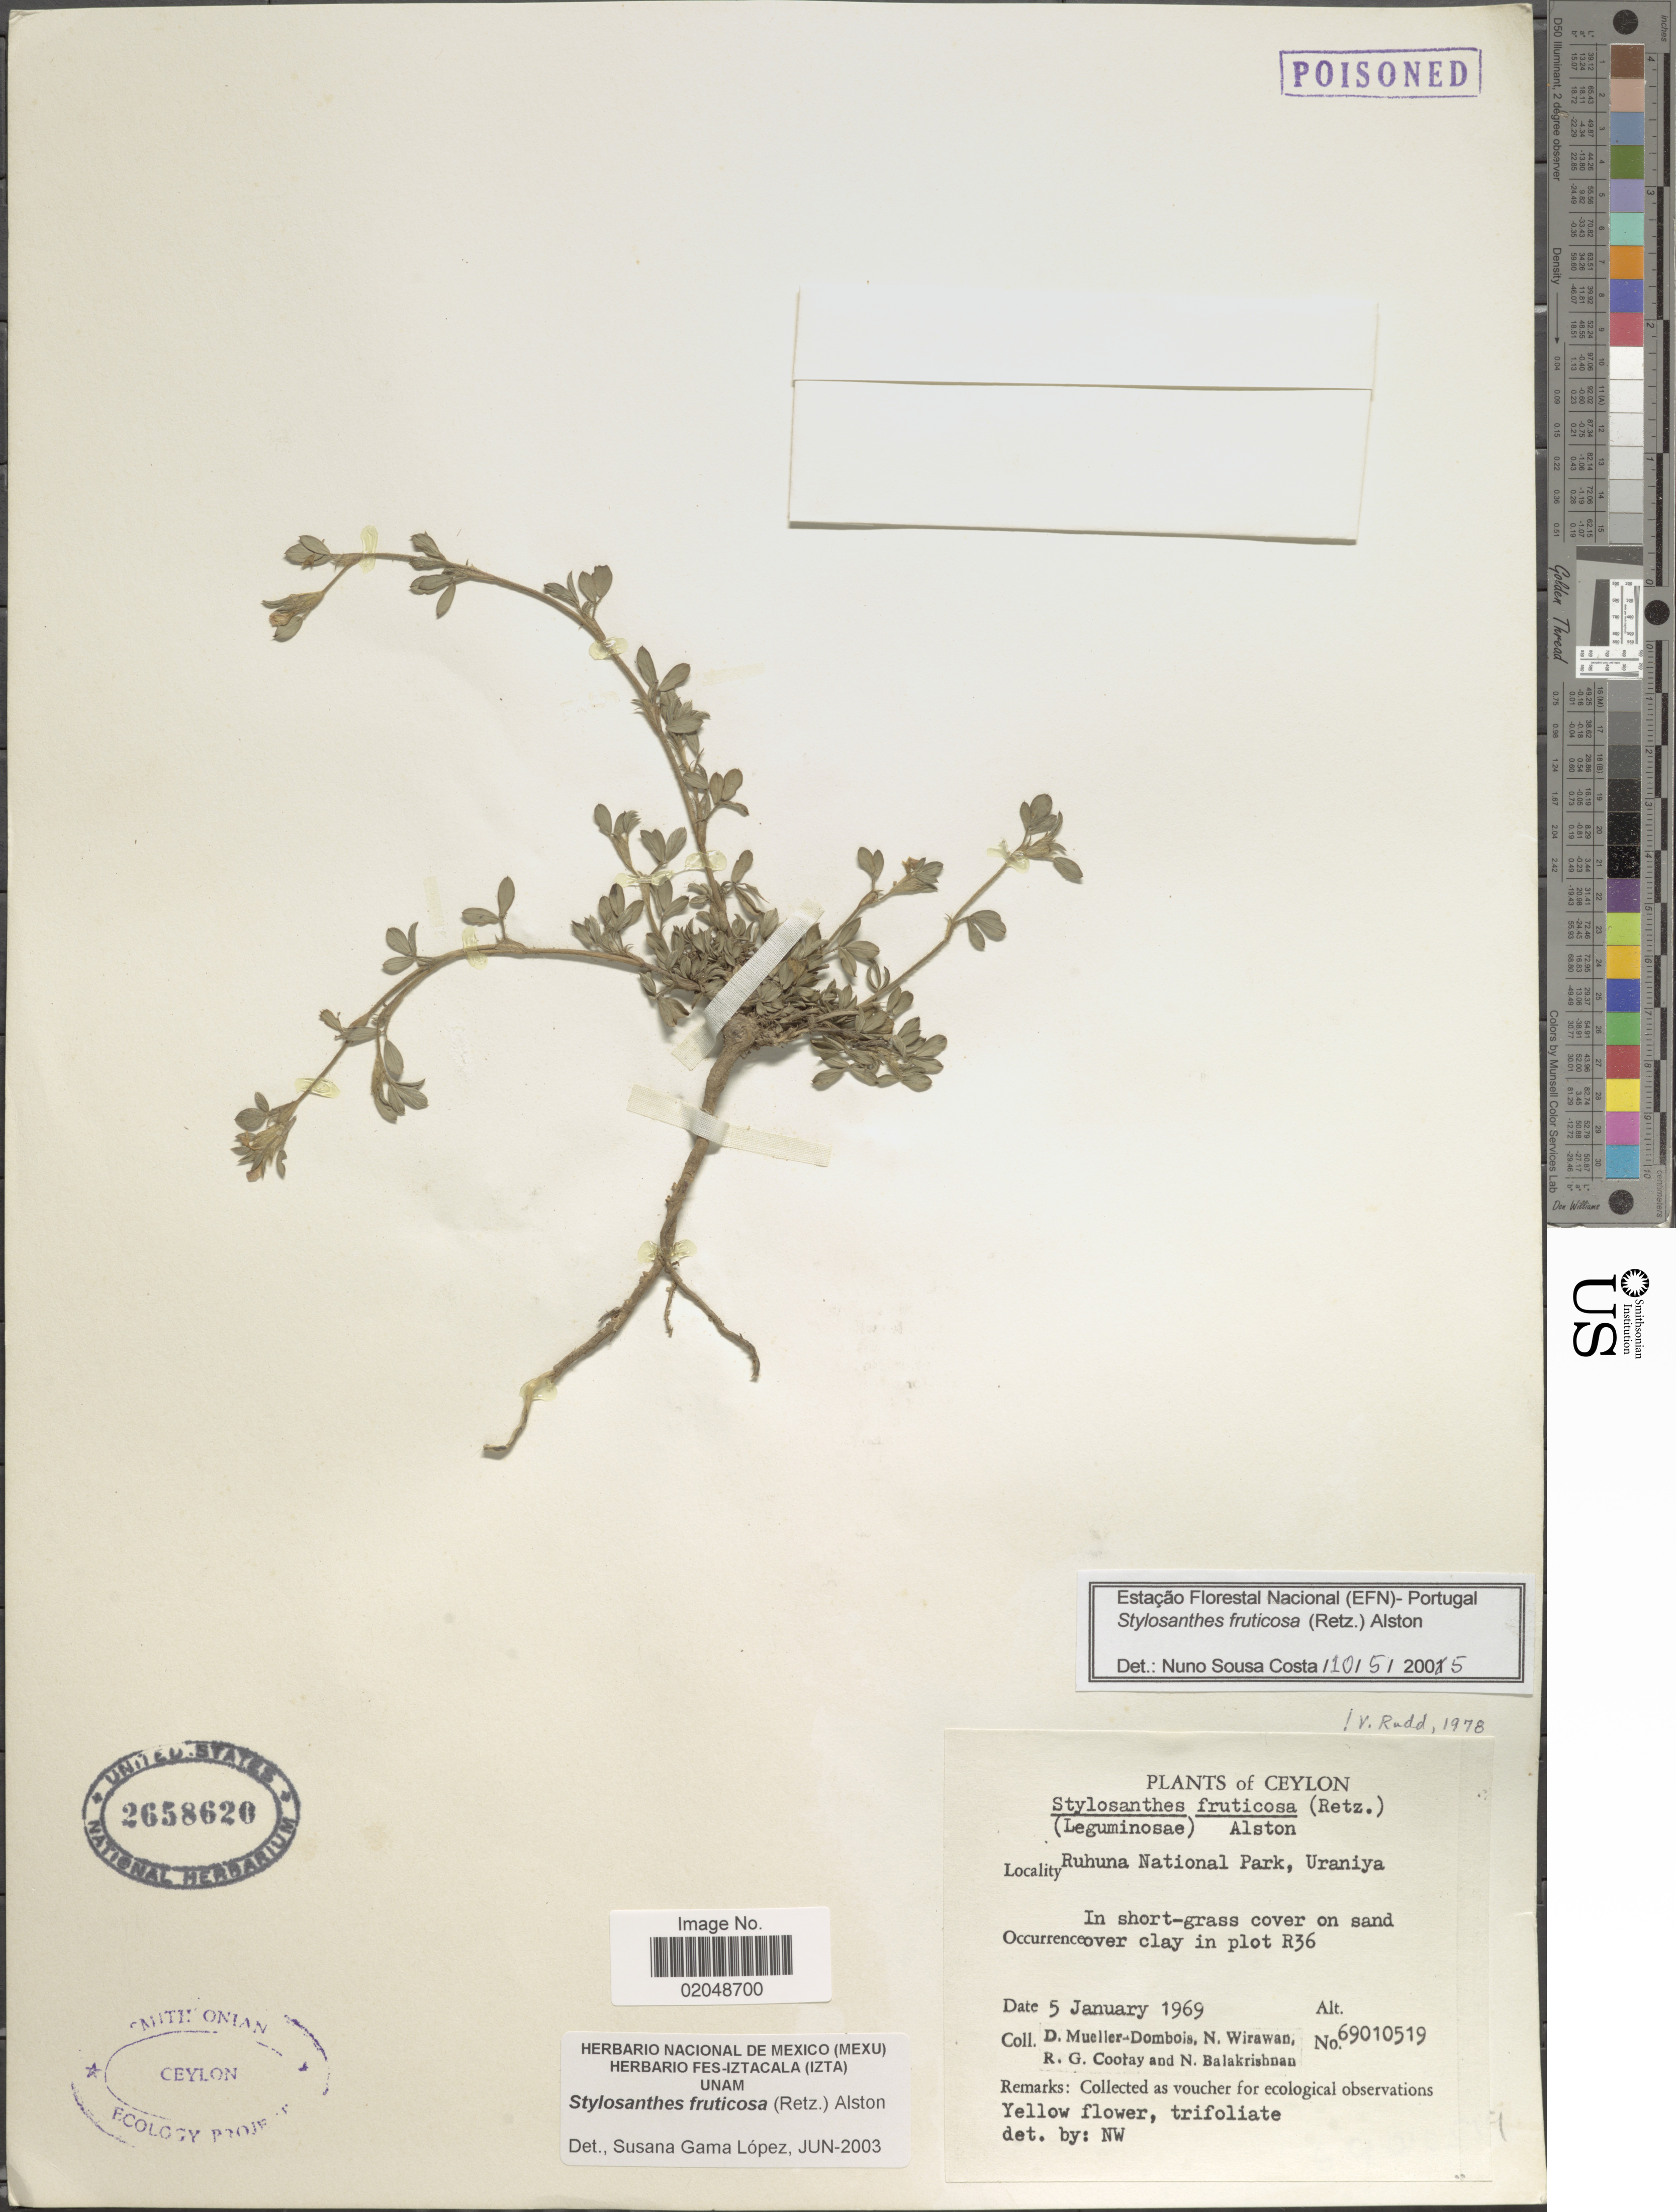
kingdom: Plantae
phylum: Tracheophyta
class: Magnoliopsida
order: Fabales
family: Fabaceae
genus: Stylosanthes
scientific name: Stylosanthes fruticosa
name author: (Retz.) Alston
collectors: D. Meuller-Dombois, N. Wirawan, R. Cooray & N. Balakrishnan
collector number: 69010519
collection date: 1969-01-05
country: Sri Lanka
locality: Ceylon, Ruhuna National Park, Uraniya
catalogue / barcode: US 2658620